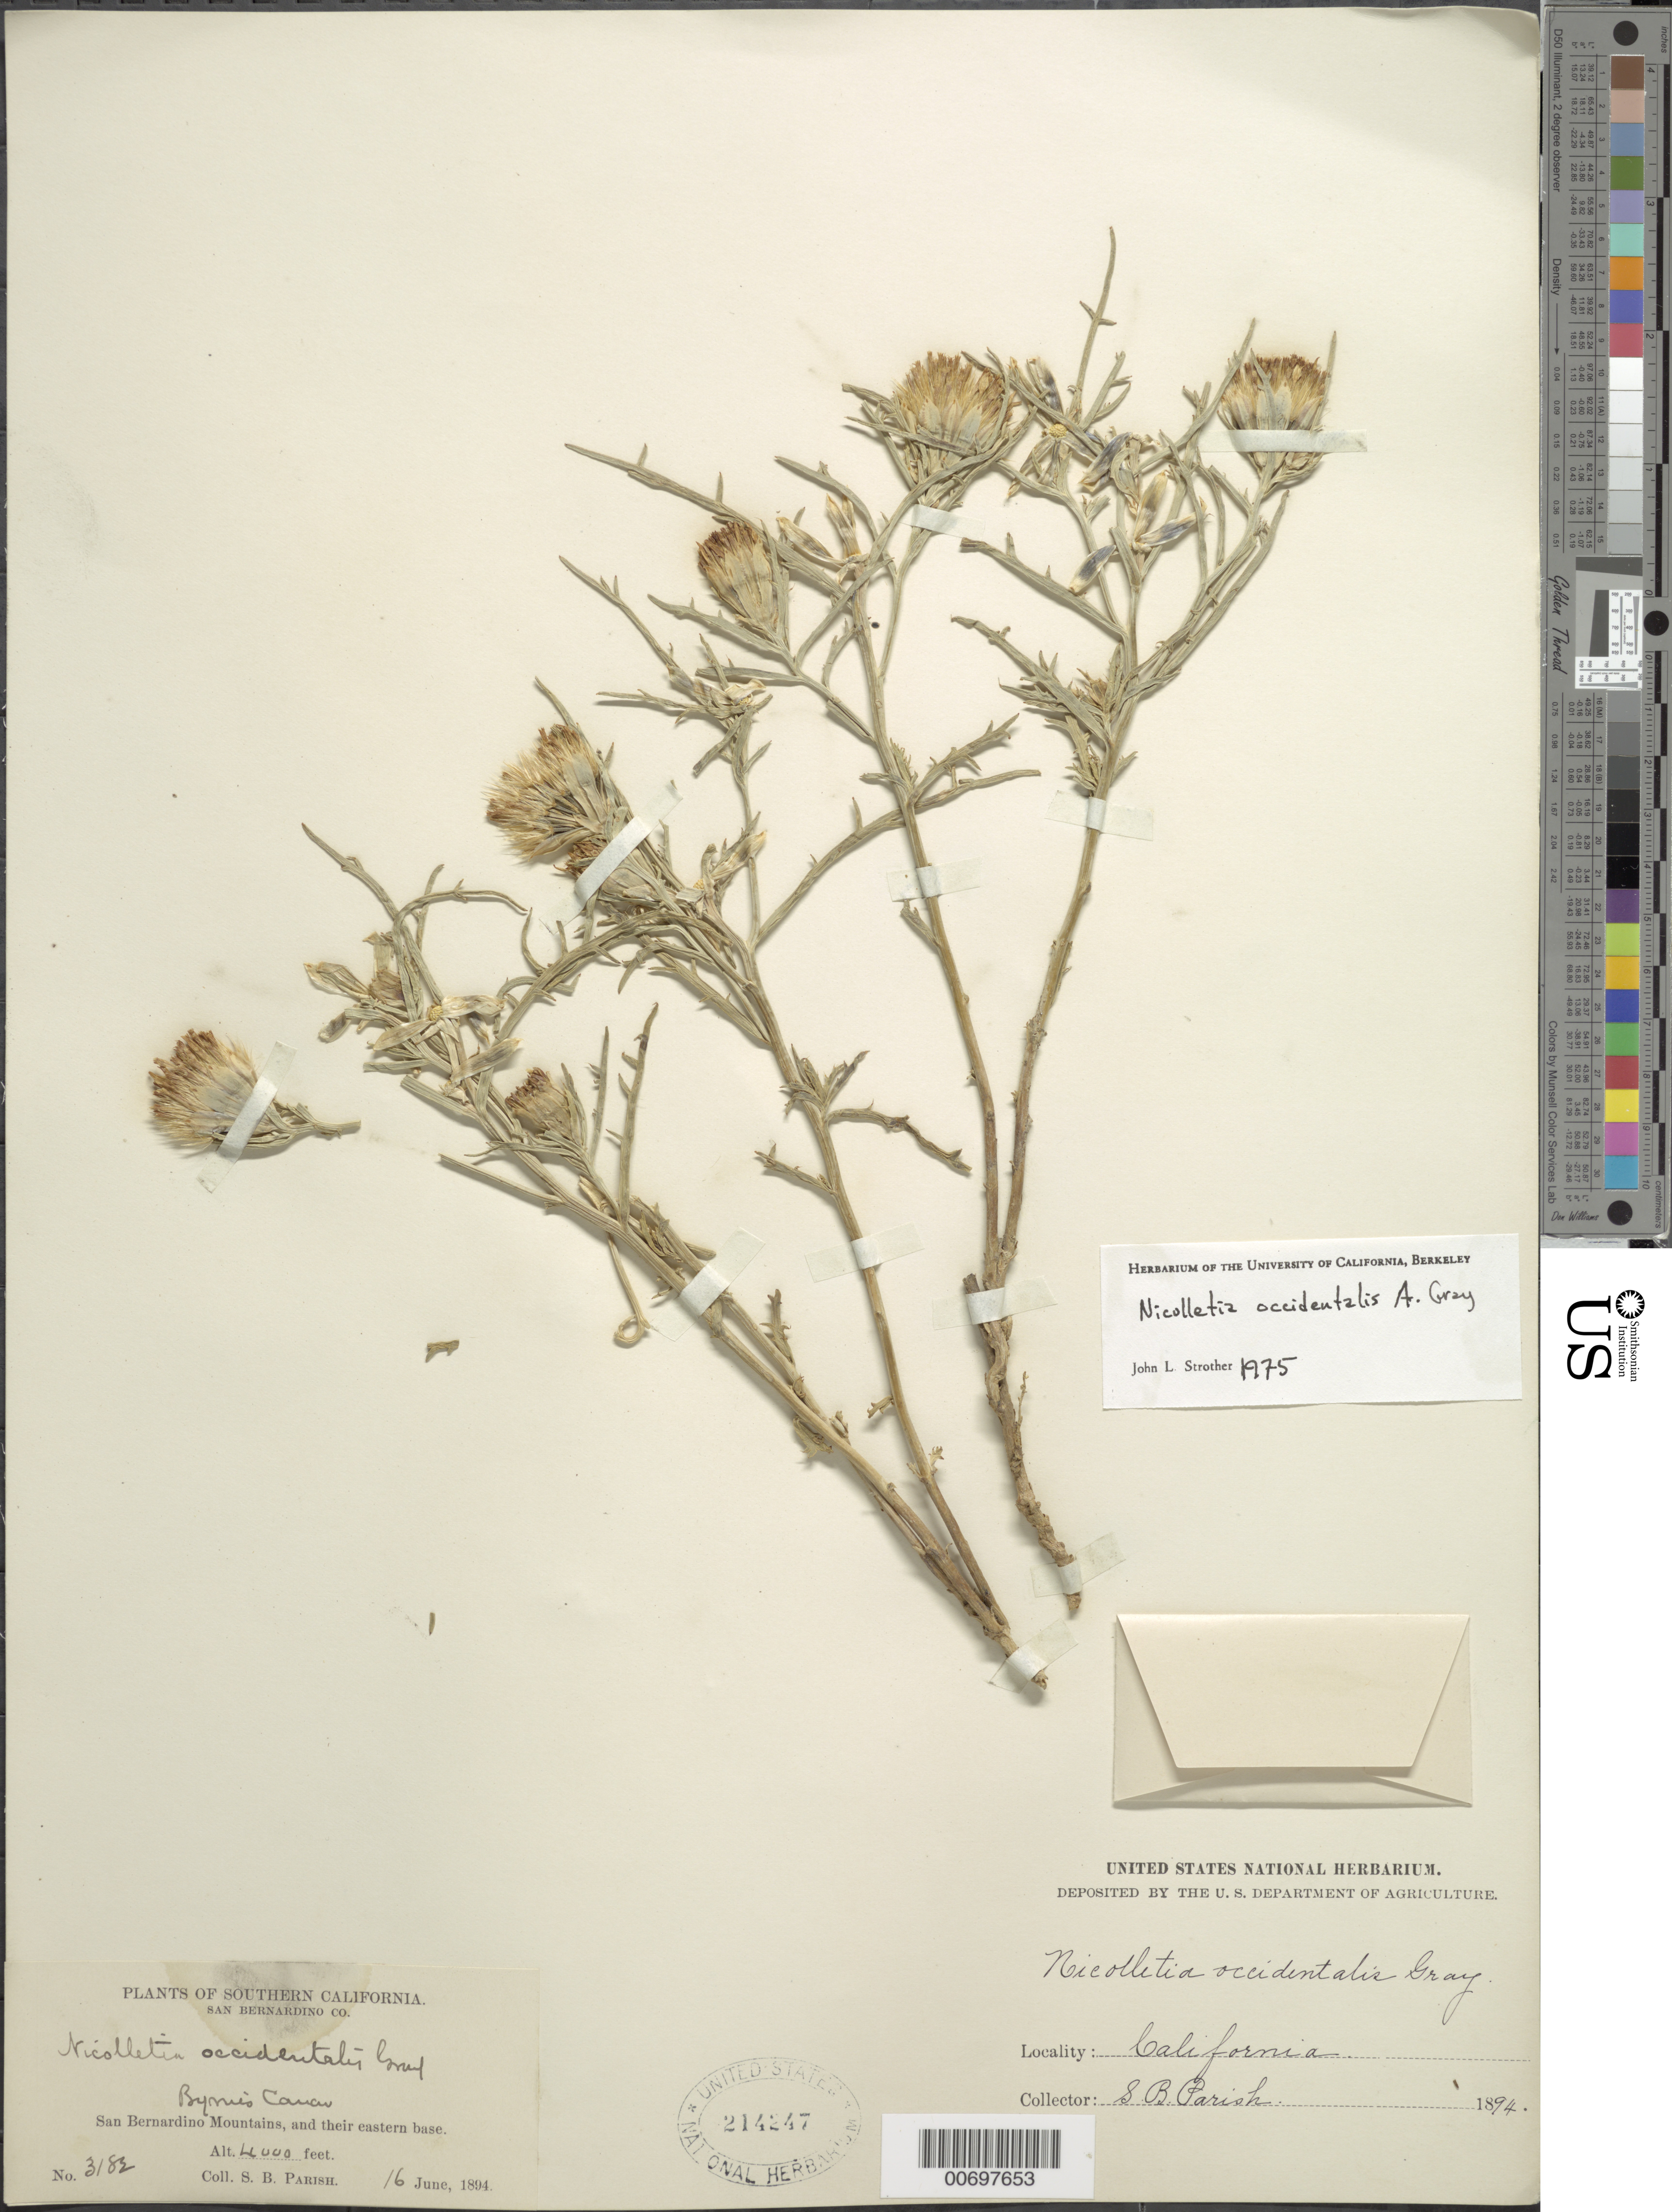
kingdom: Plantae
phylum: Tracheophyta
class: Magnoliopsida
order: Asterales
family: Asteraceae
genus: Nicolletia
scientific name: Nicolletia occidentalis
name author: A. Gray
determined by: Strother, J. L., (UC), University of California Berkeley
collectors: S. B. Parish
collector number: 3182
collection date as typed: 16 Jun 1894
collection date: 1894-06-16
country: United States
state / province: California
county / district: San Bernardino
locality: Bynu's (?) Canon. San Bernardino Mts. and their eastern base.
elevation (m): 1219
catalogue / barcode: US 214247